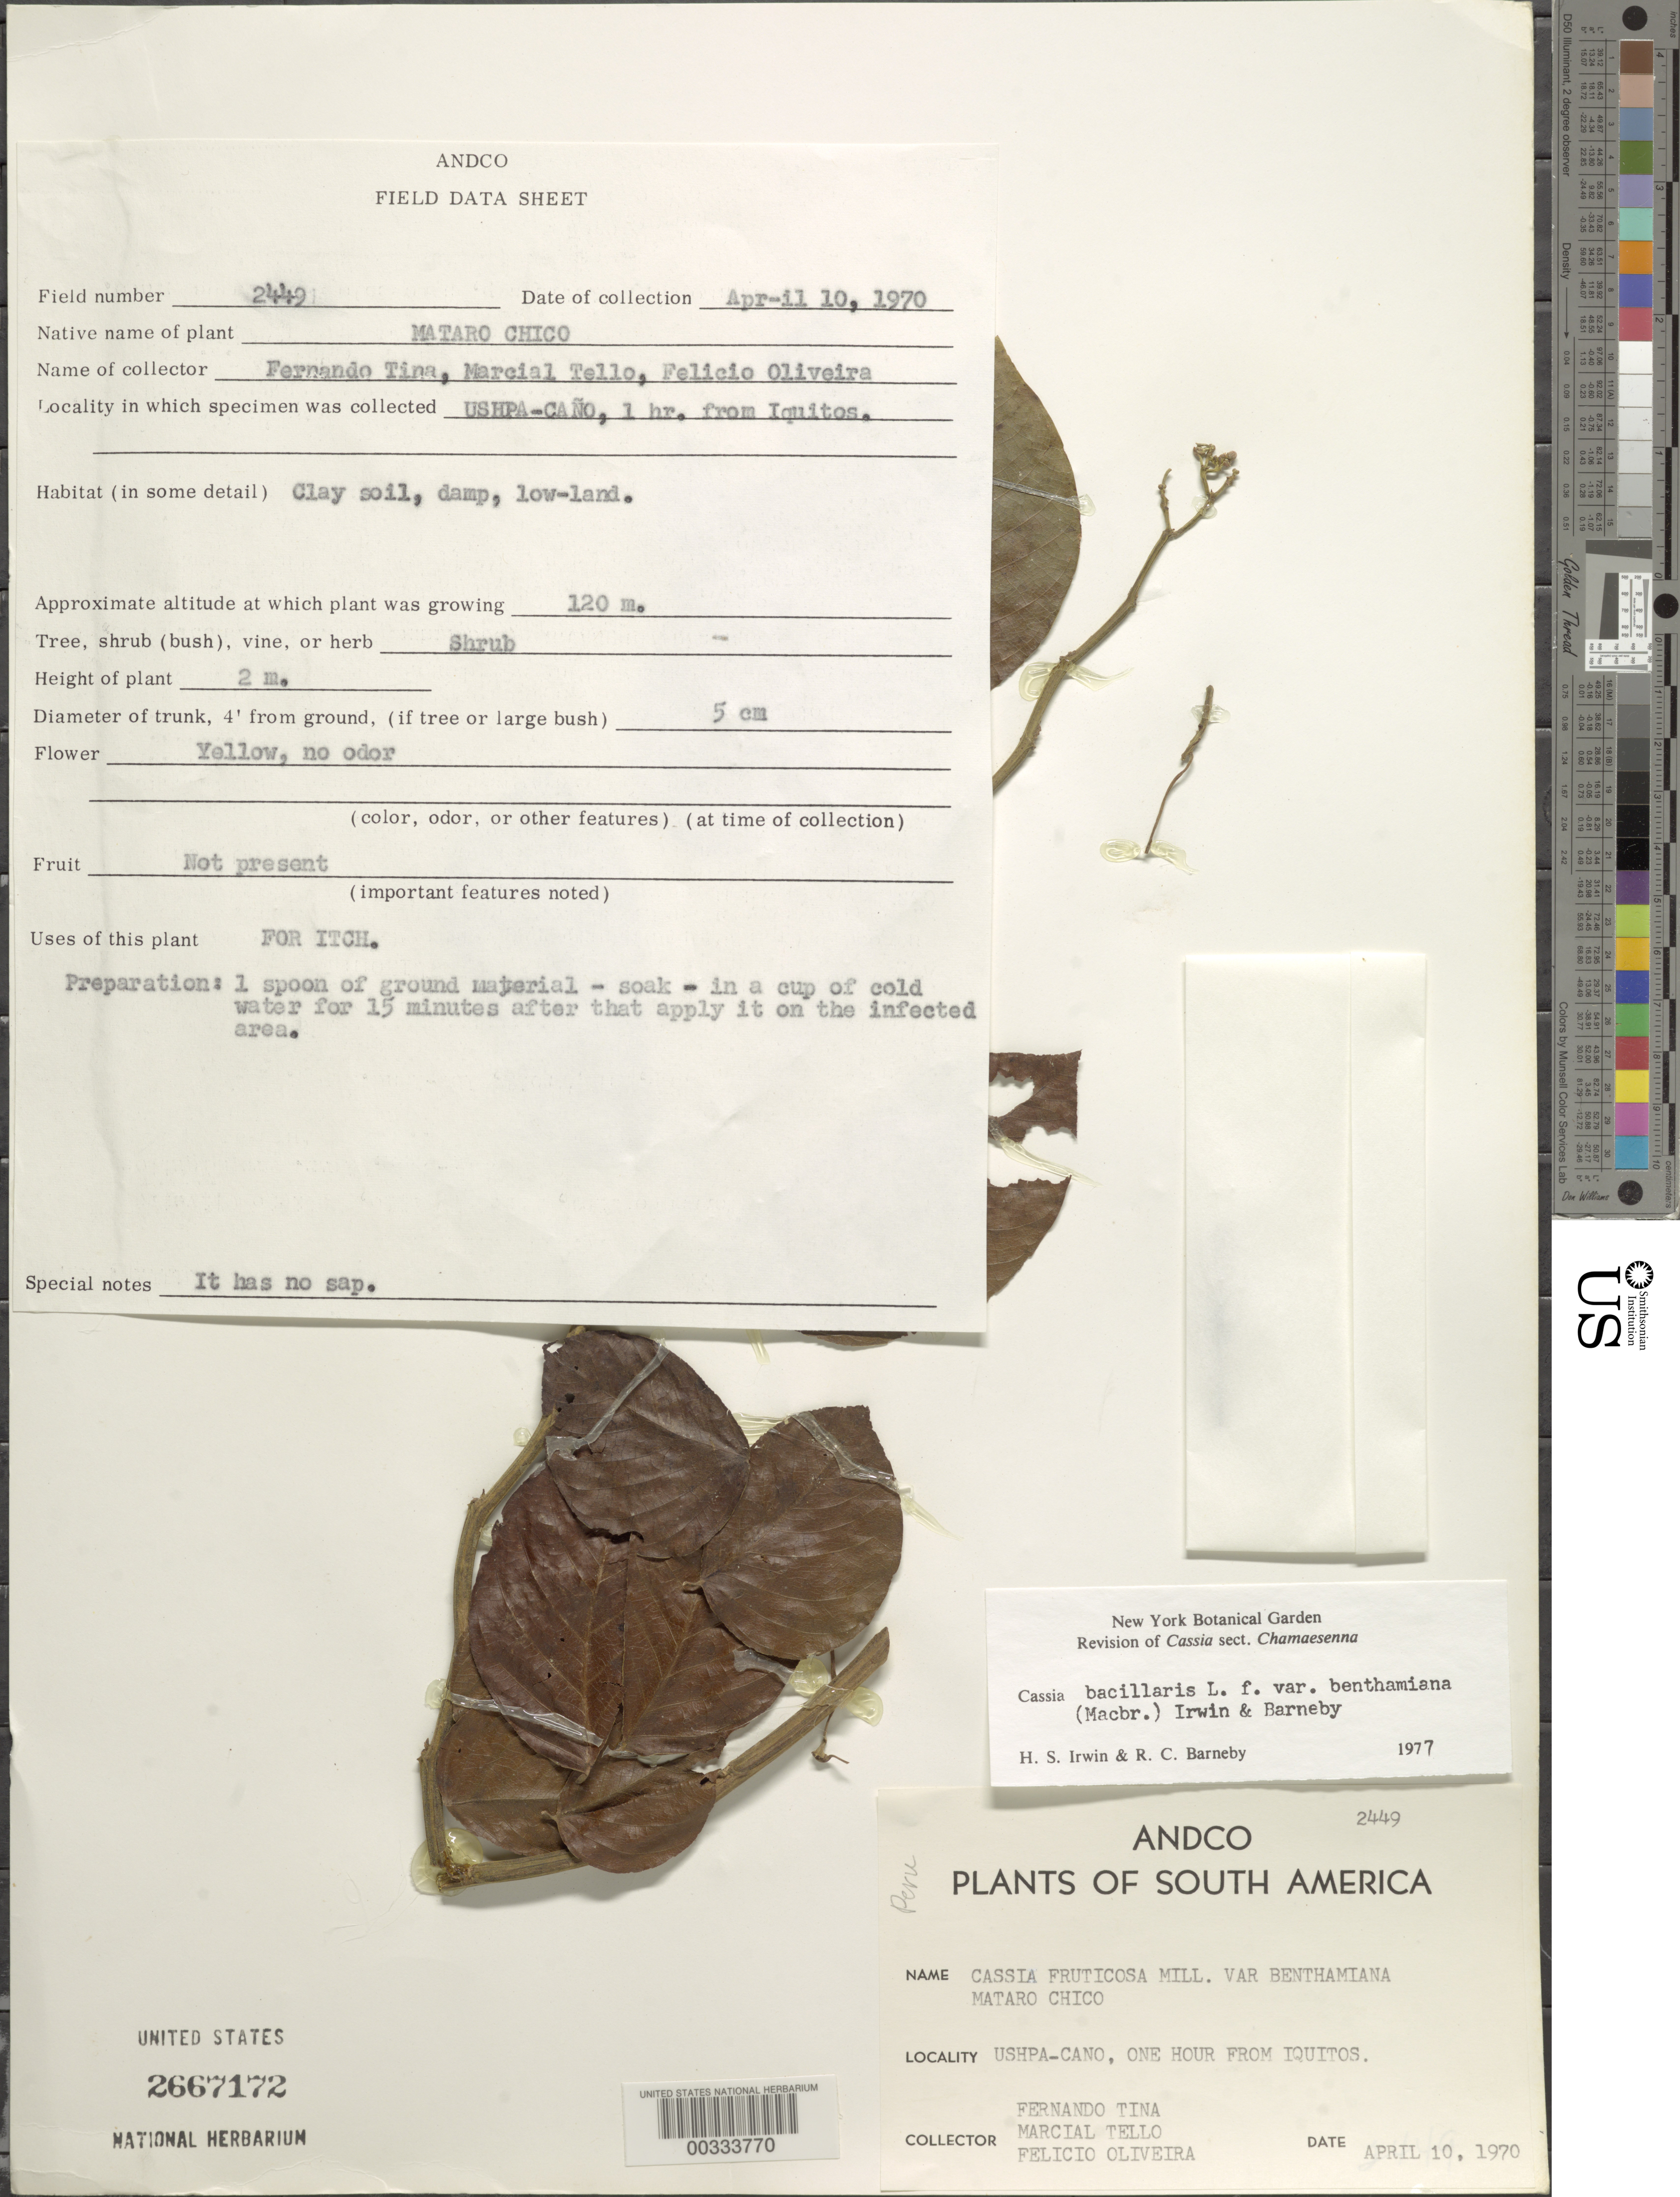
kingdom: Plantae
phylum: Tracheophyta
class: Magnoliopsida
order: Fabales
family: Fabaceae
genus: Senna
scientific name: Senna bacillaris var. benthamiana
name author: (J.F. Macbr.) H.S. Irwin & Barneby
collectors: F. Tina, M. Tello & F. Oliveira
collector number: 2449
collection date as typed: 10 Apr 1970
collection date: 1970-04-10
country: Peru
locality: Ushpa-cano, 1 hour from Iquitos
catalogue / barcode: US 2667172